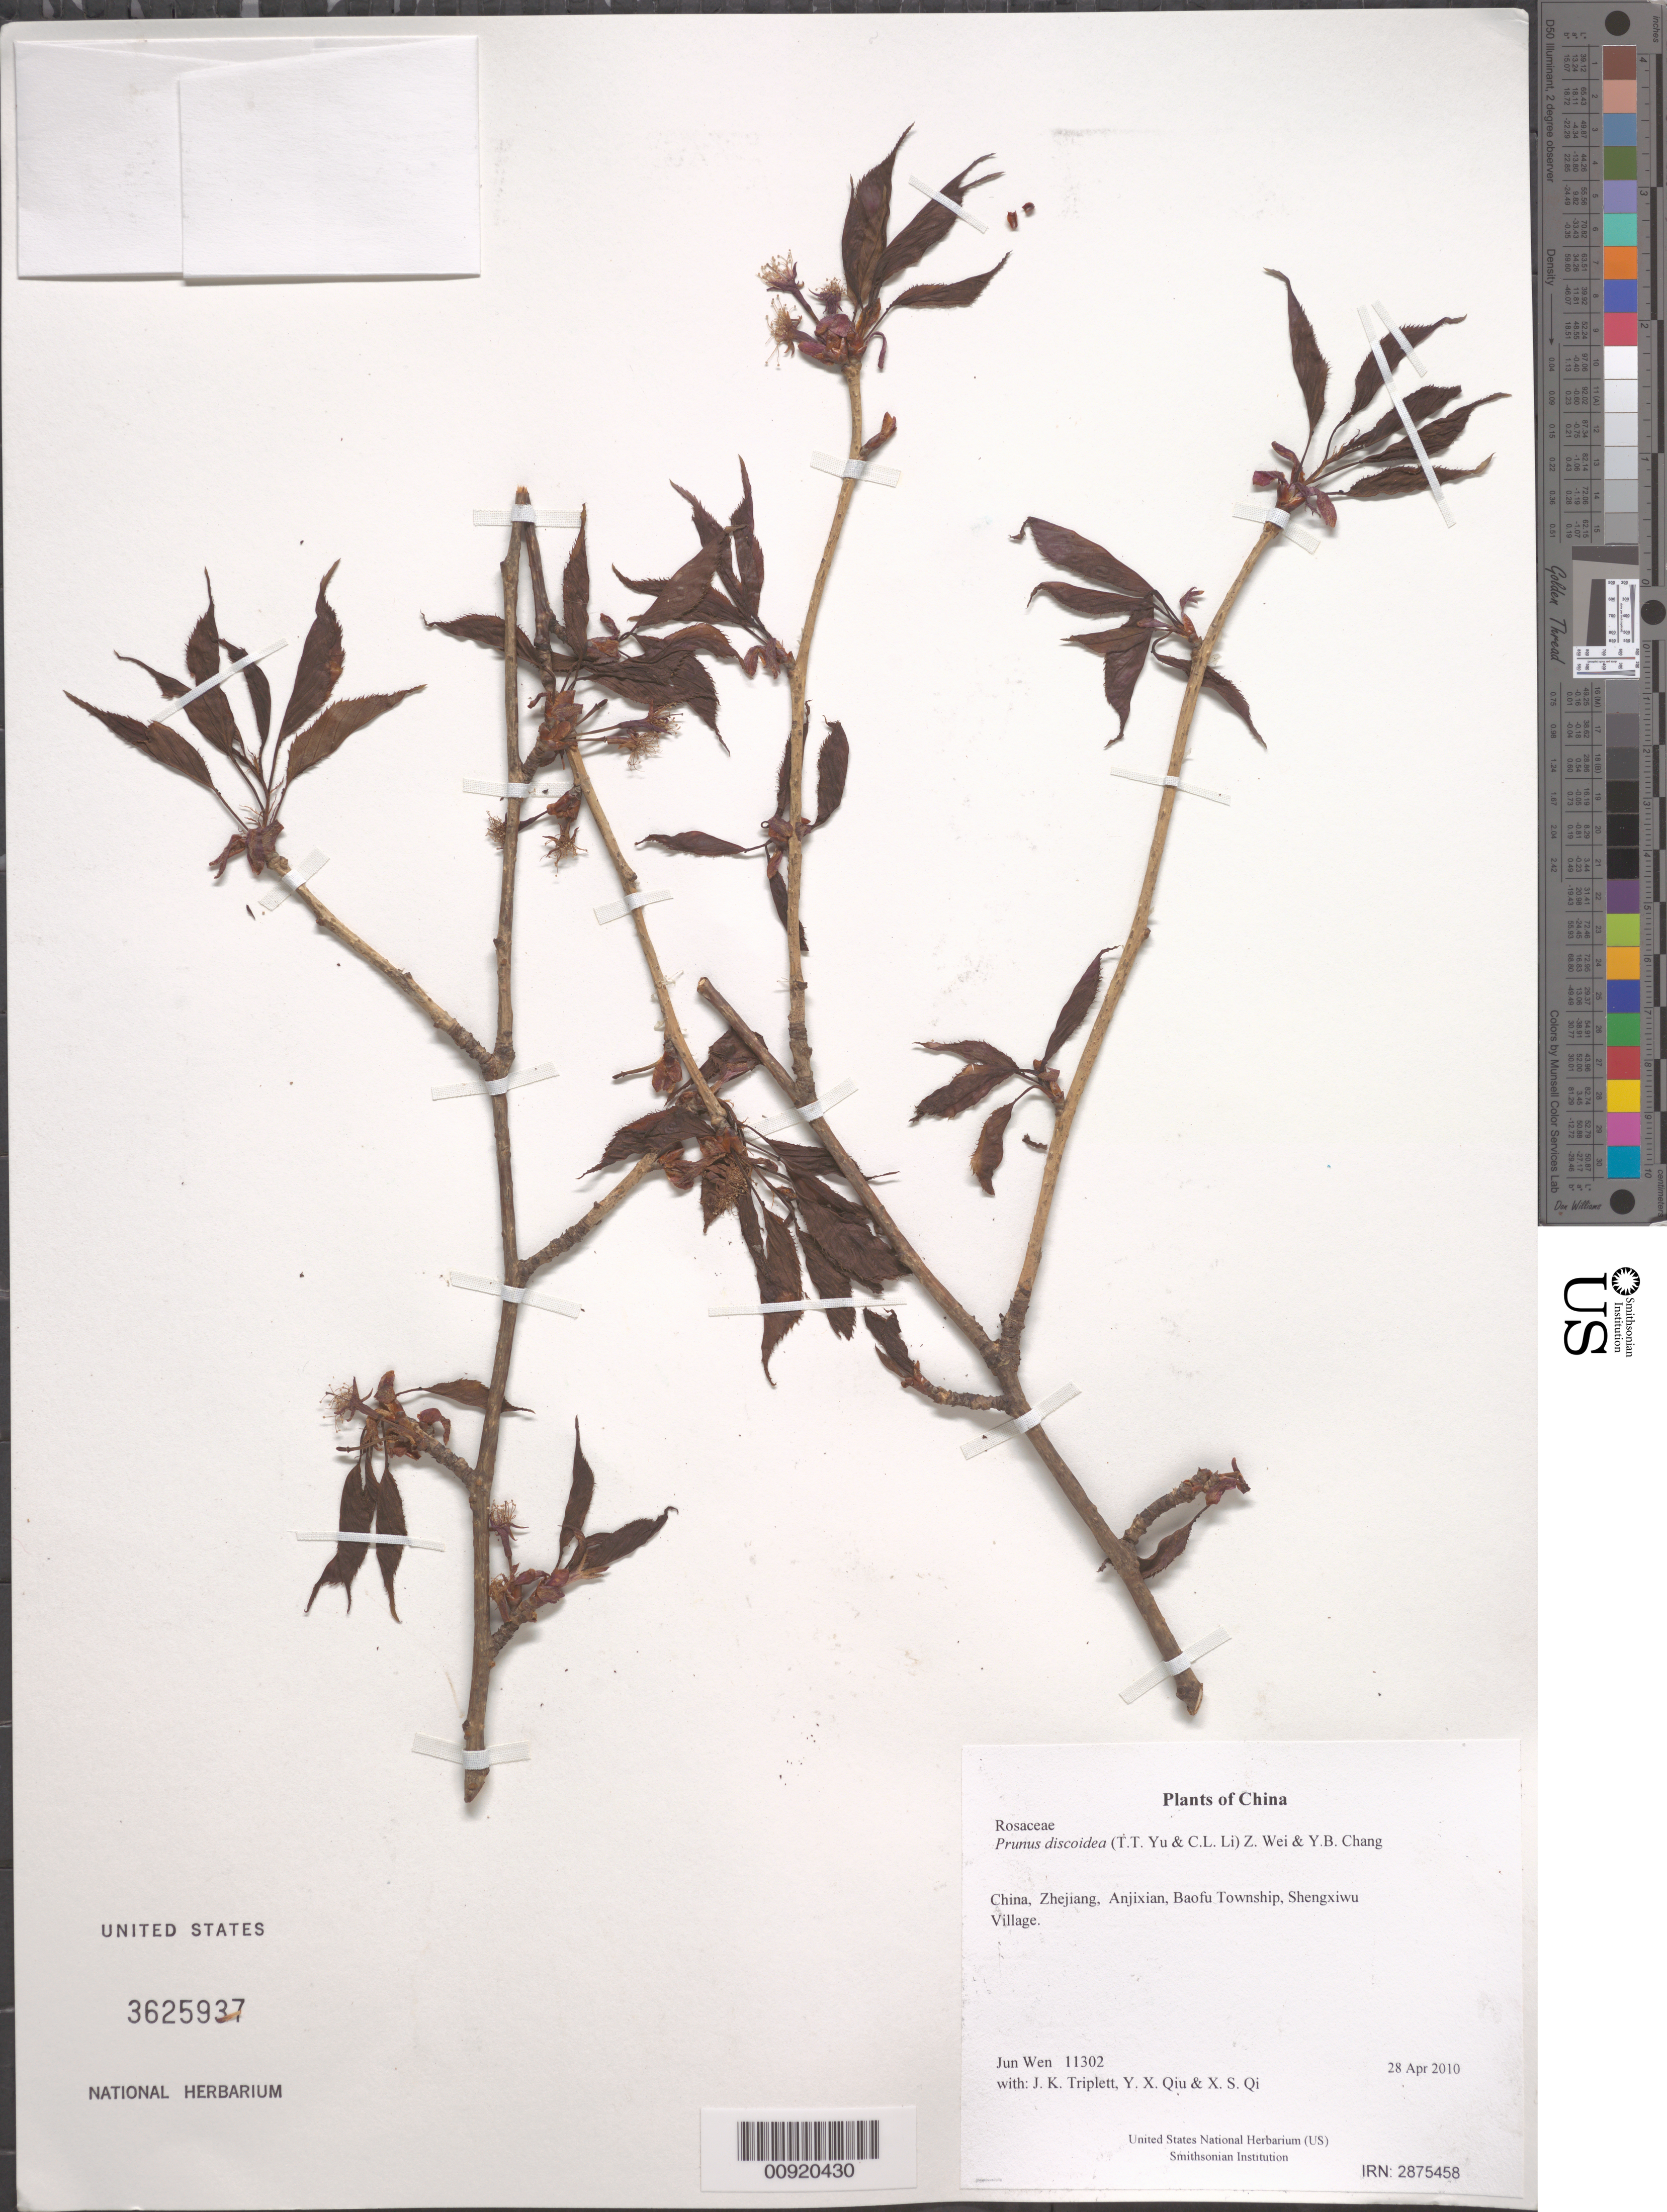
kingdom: Plantae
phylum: Tracheophyta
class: Magnoliopsida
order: Rosales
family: Rosaceae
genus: Prunus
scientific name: Prunus discoidea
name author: (T.T. Yu & C.L. Li) Z. Wei & Y.B. Chang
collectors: J. Wen, J. K. Triplett, Y. X. Qiu & X. S. Qi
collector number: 11302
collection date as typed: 28 Apr 2010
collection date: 2010-04-28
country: China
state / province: Zhejiang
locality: Anjixian, Baofu Township, Shengxiwu Village.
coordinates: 30 23.976 N, 119 26.441 E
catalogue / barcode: US 3625937